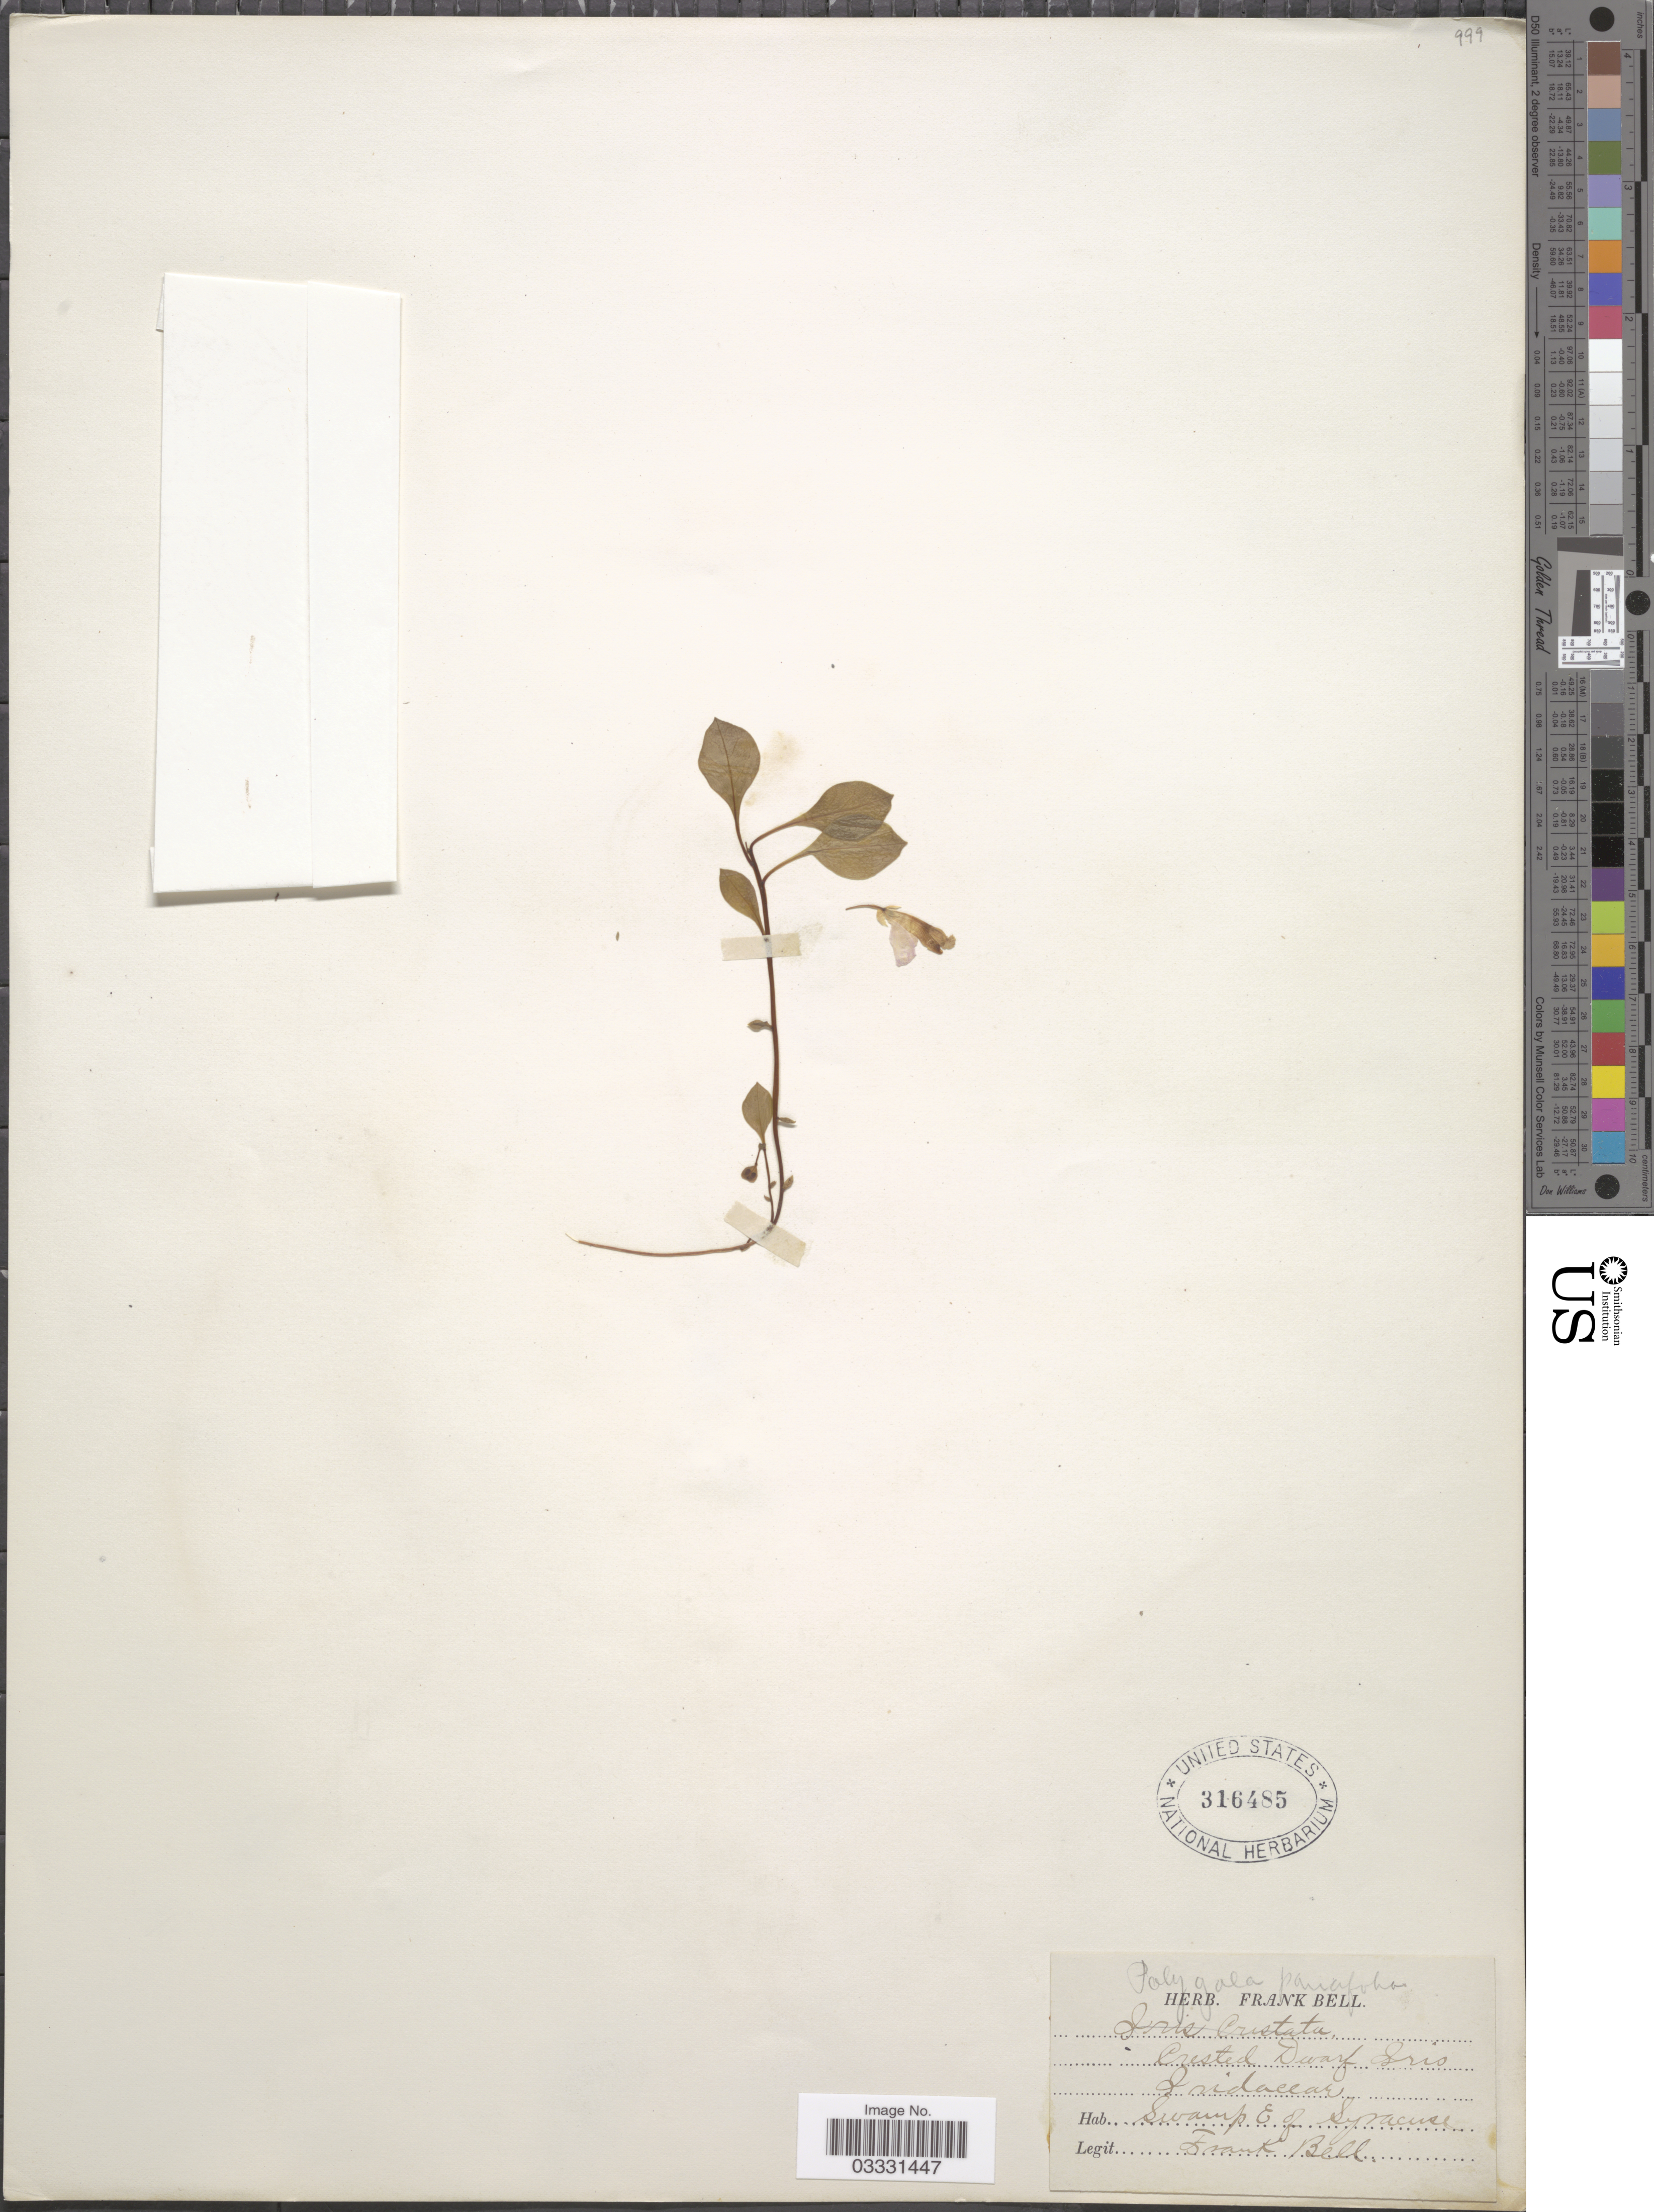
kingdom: Plantae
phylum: Tracheophyta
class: Magnoliopsida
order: Fabales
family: Polygalaceae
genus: Polygaloides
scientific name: Polygaloides paucifolia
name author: (Willd.) J.R. Abbott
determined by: Strong, Mark T., (BOT), Smithsonian Institution - National Museum of Natural History (UNITED STATES)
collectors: F. Bell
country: United States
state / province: New York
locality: Swamp E of Syracuse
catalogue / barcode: US 316485